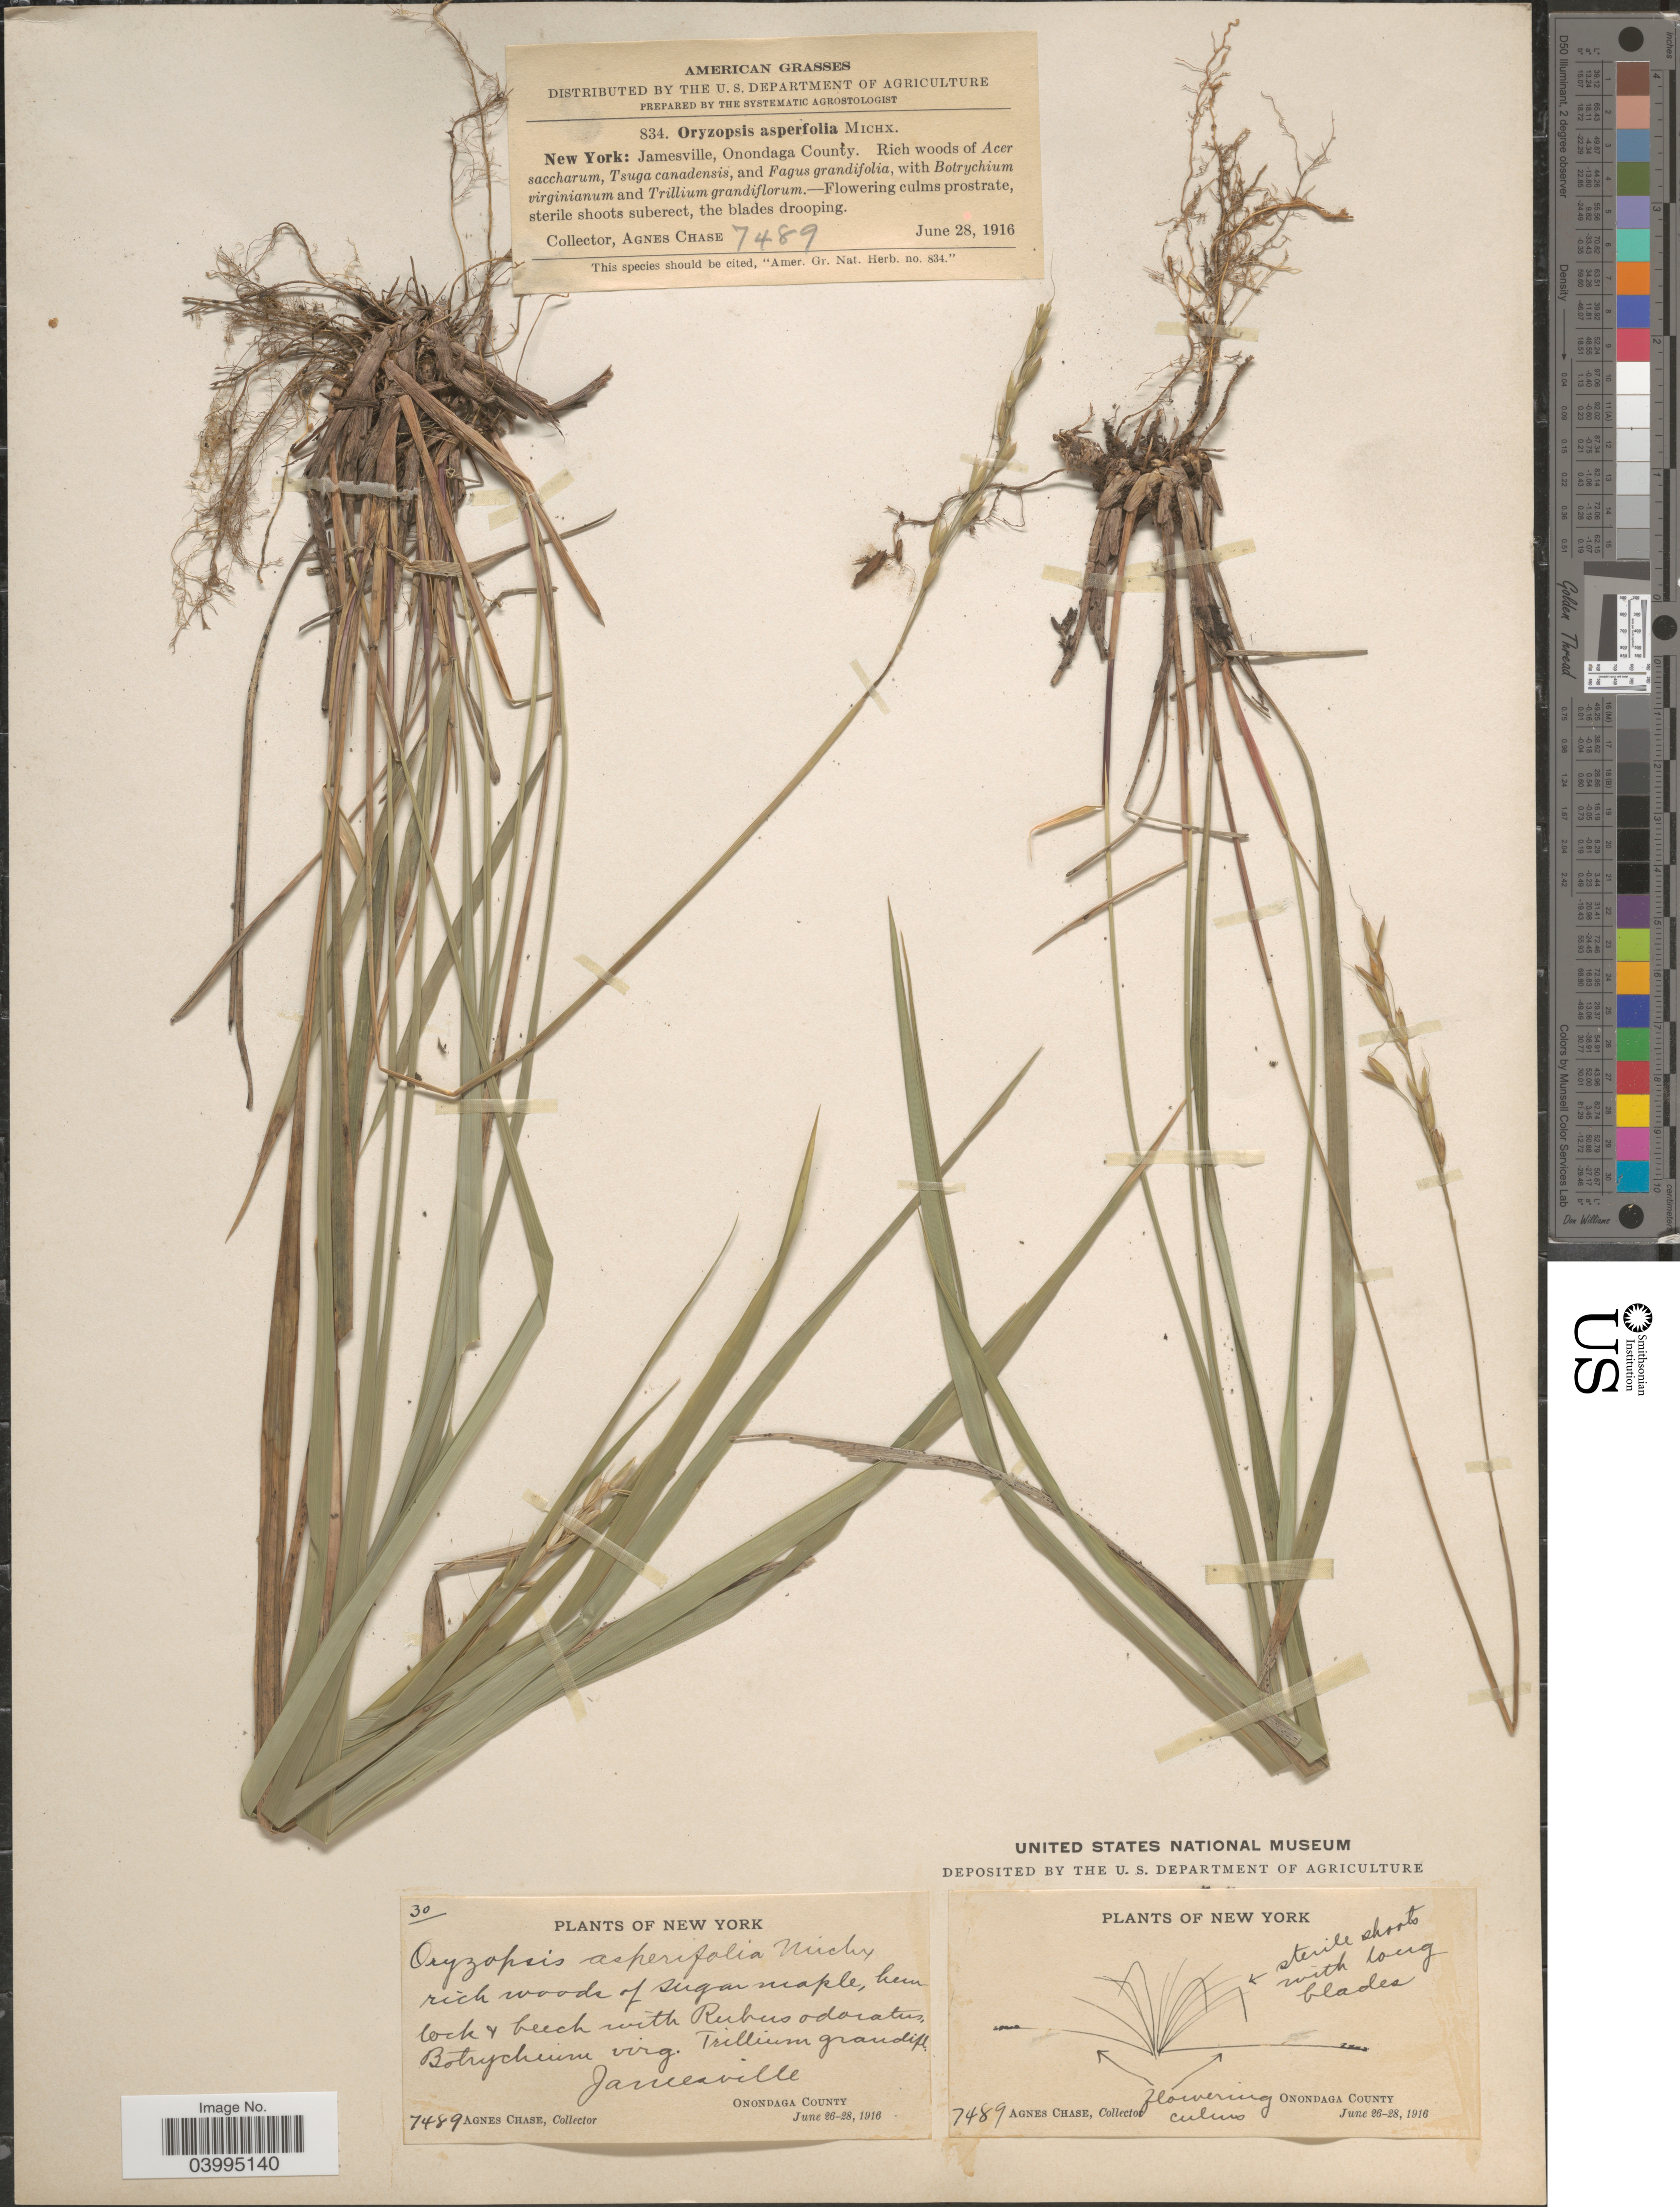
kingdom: Plantae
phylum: Tracheophyta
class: Liliopsida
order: Poales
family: Poaceae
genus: Oryzopsis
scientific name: Oryzopsis asperifolia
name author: Michx.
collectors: A. Chase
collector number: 7489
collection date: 1916-06-28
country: United States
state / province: New York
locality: Jamesville, Onondaga County.